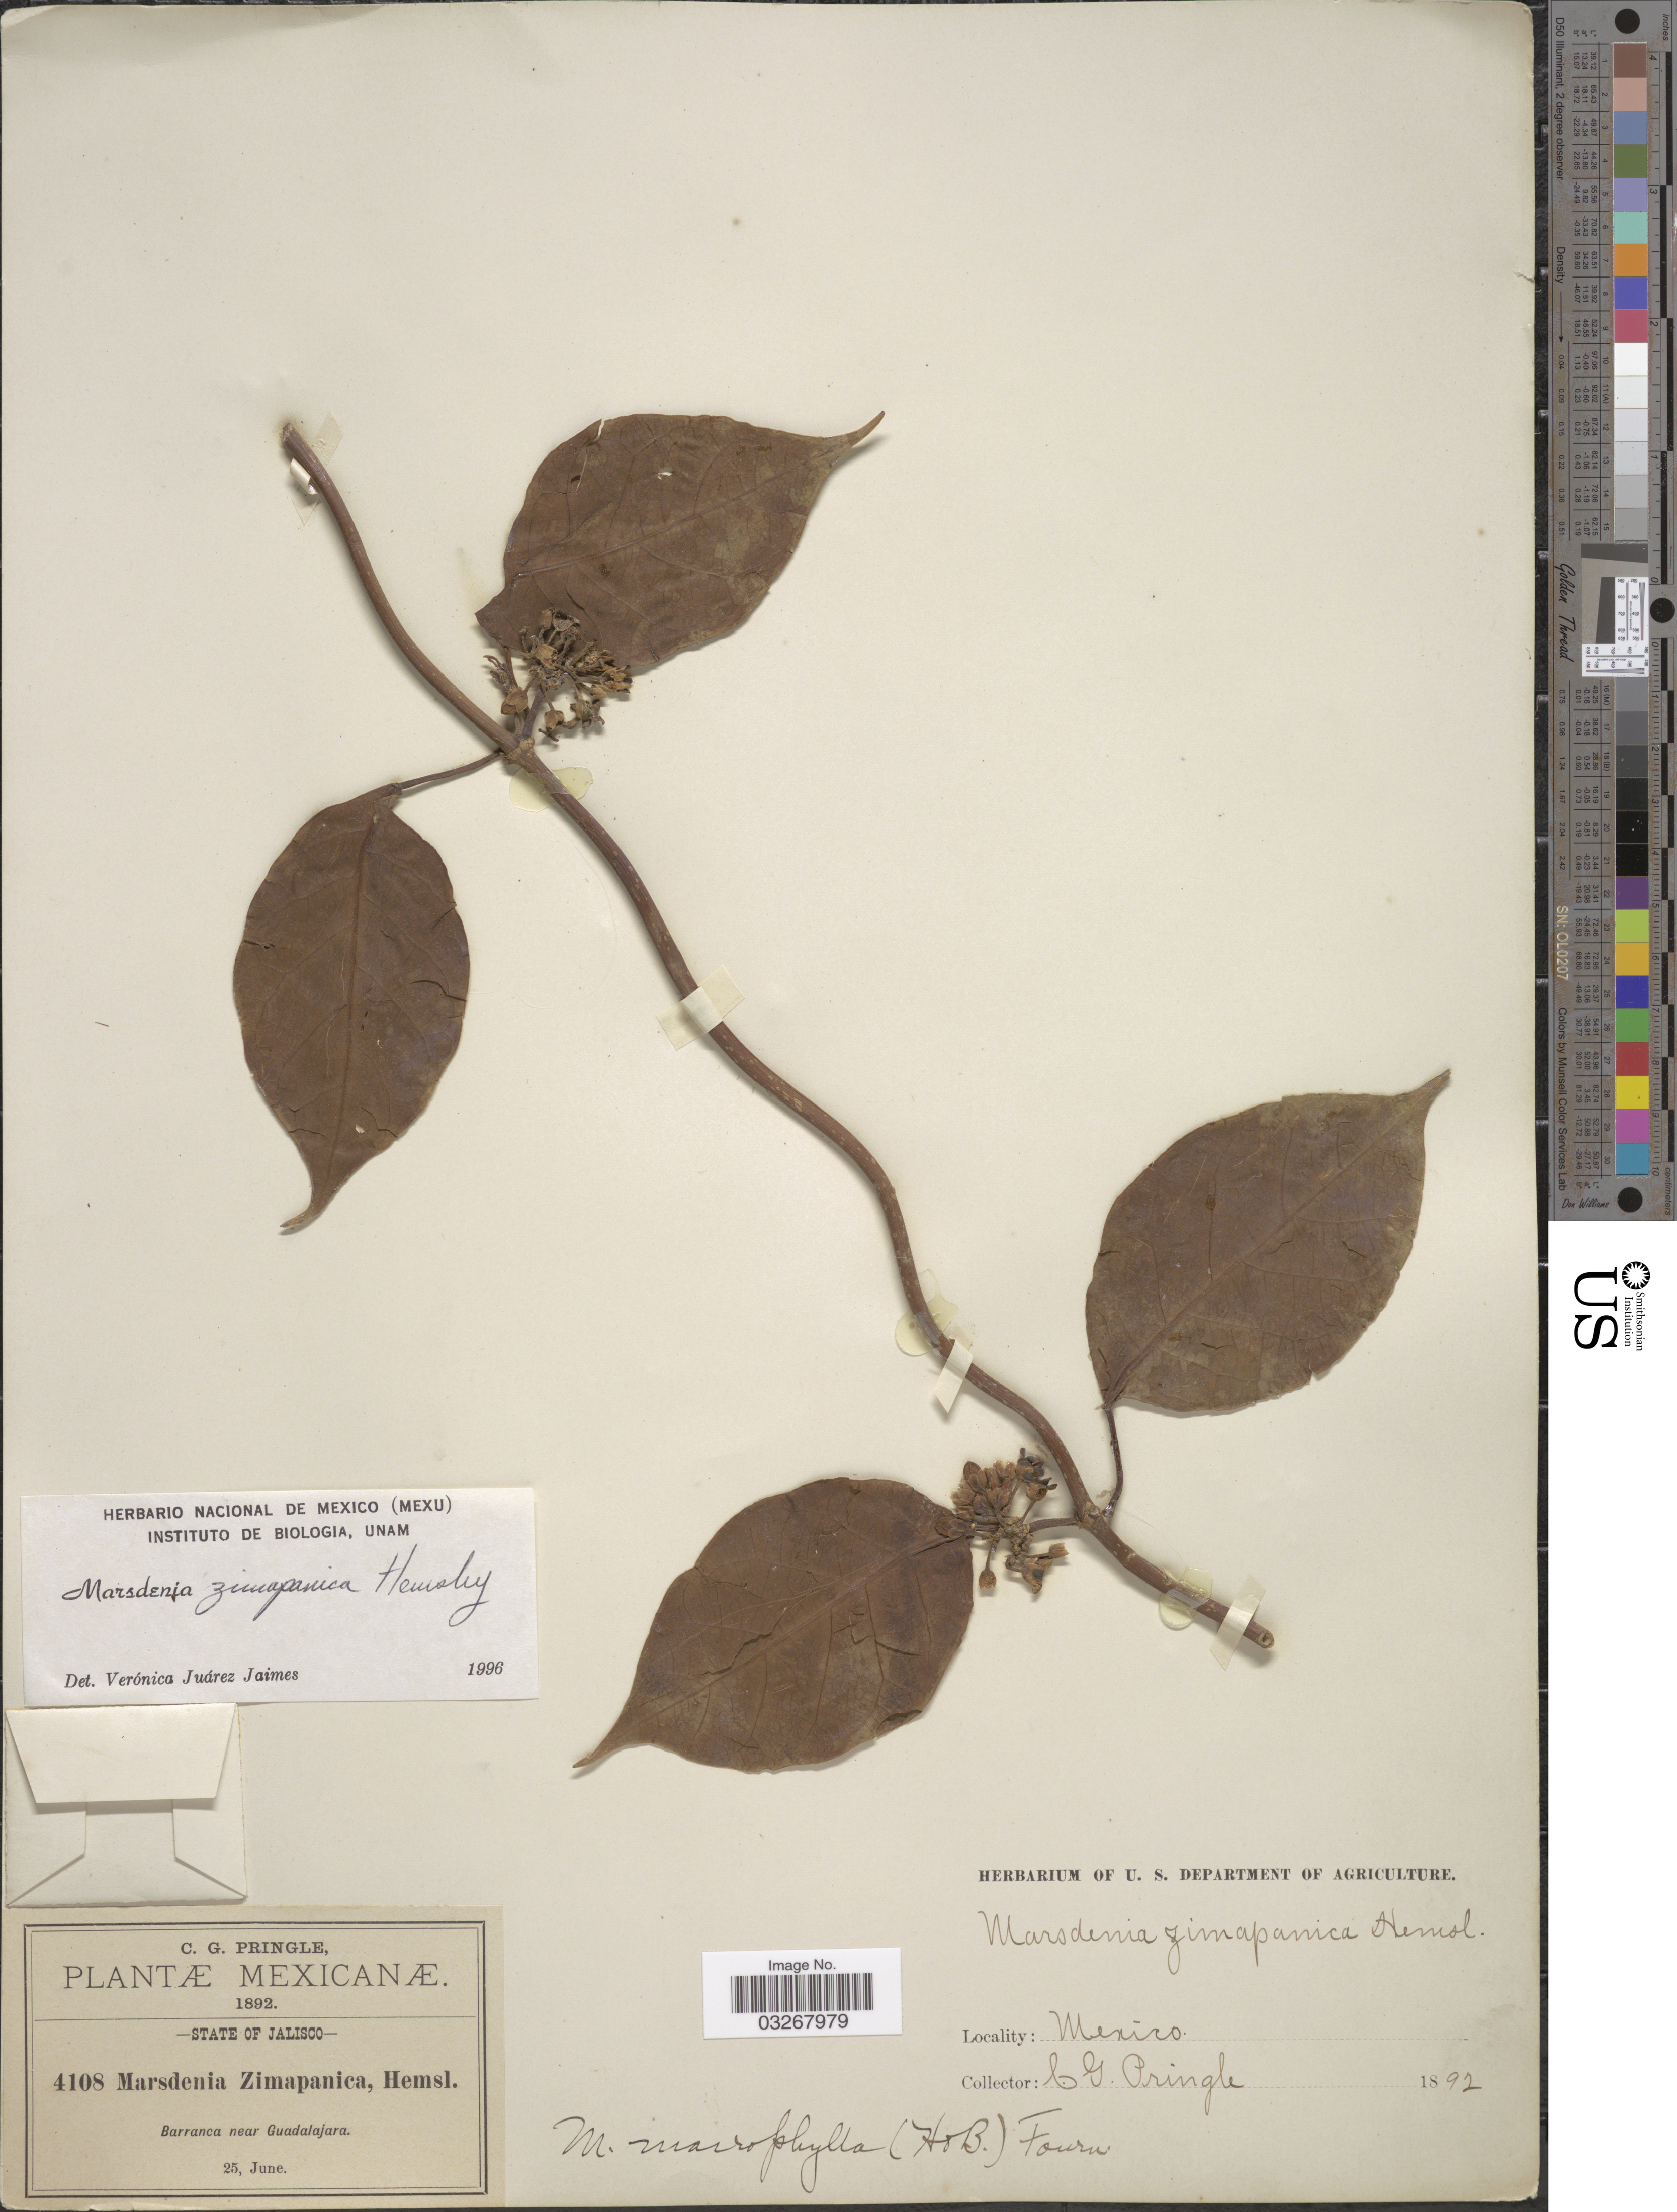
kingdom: Plantae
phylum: Tracheophyta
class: Magnoliopsida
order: Gentianales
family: Apocynaceae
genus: Marsdenia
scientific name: Marsdenia zimapanica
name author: Hemsl.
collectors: C. G. Pringle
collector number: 4108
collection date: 1892-06-25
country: Mexico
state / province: Jalisco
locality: Barranca near Guadalajara.